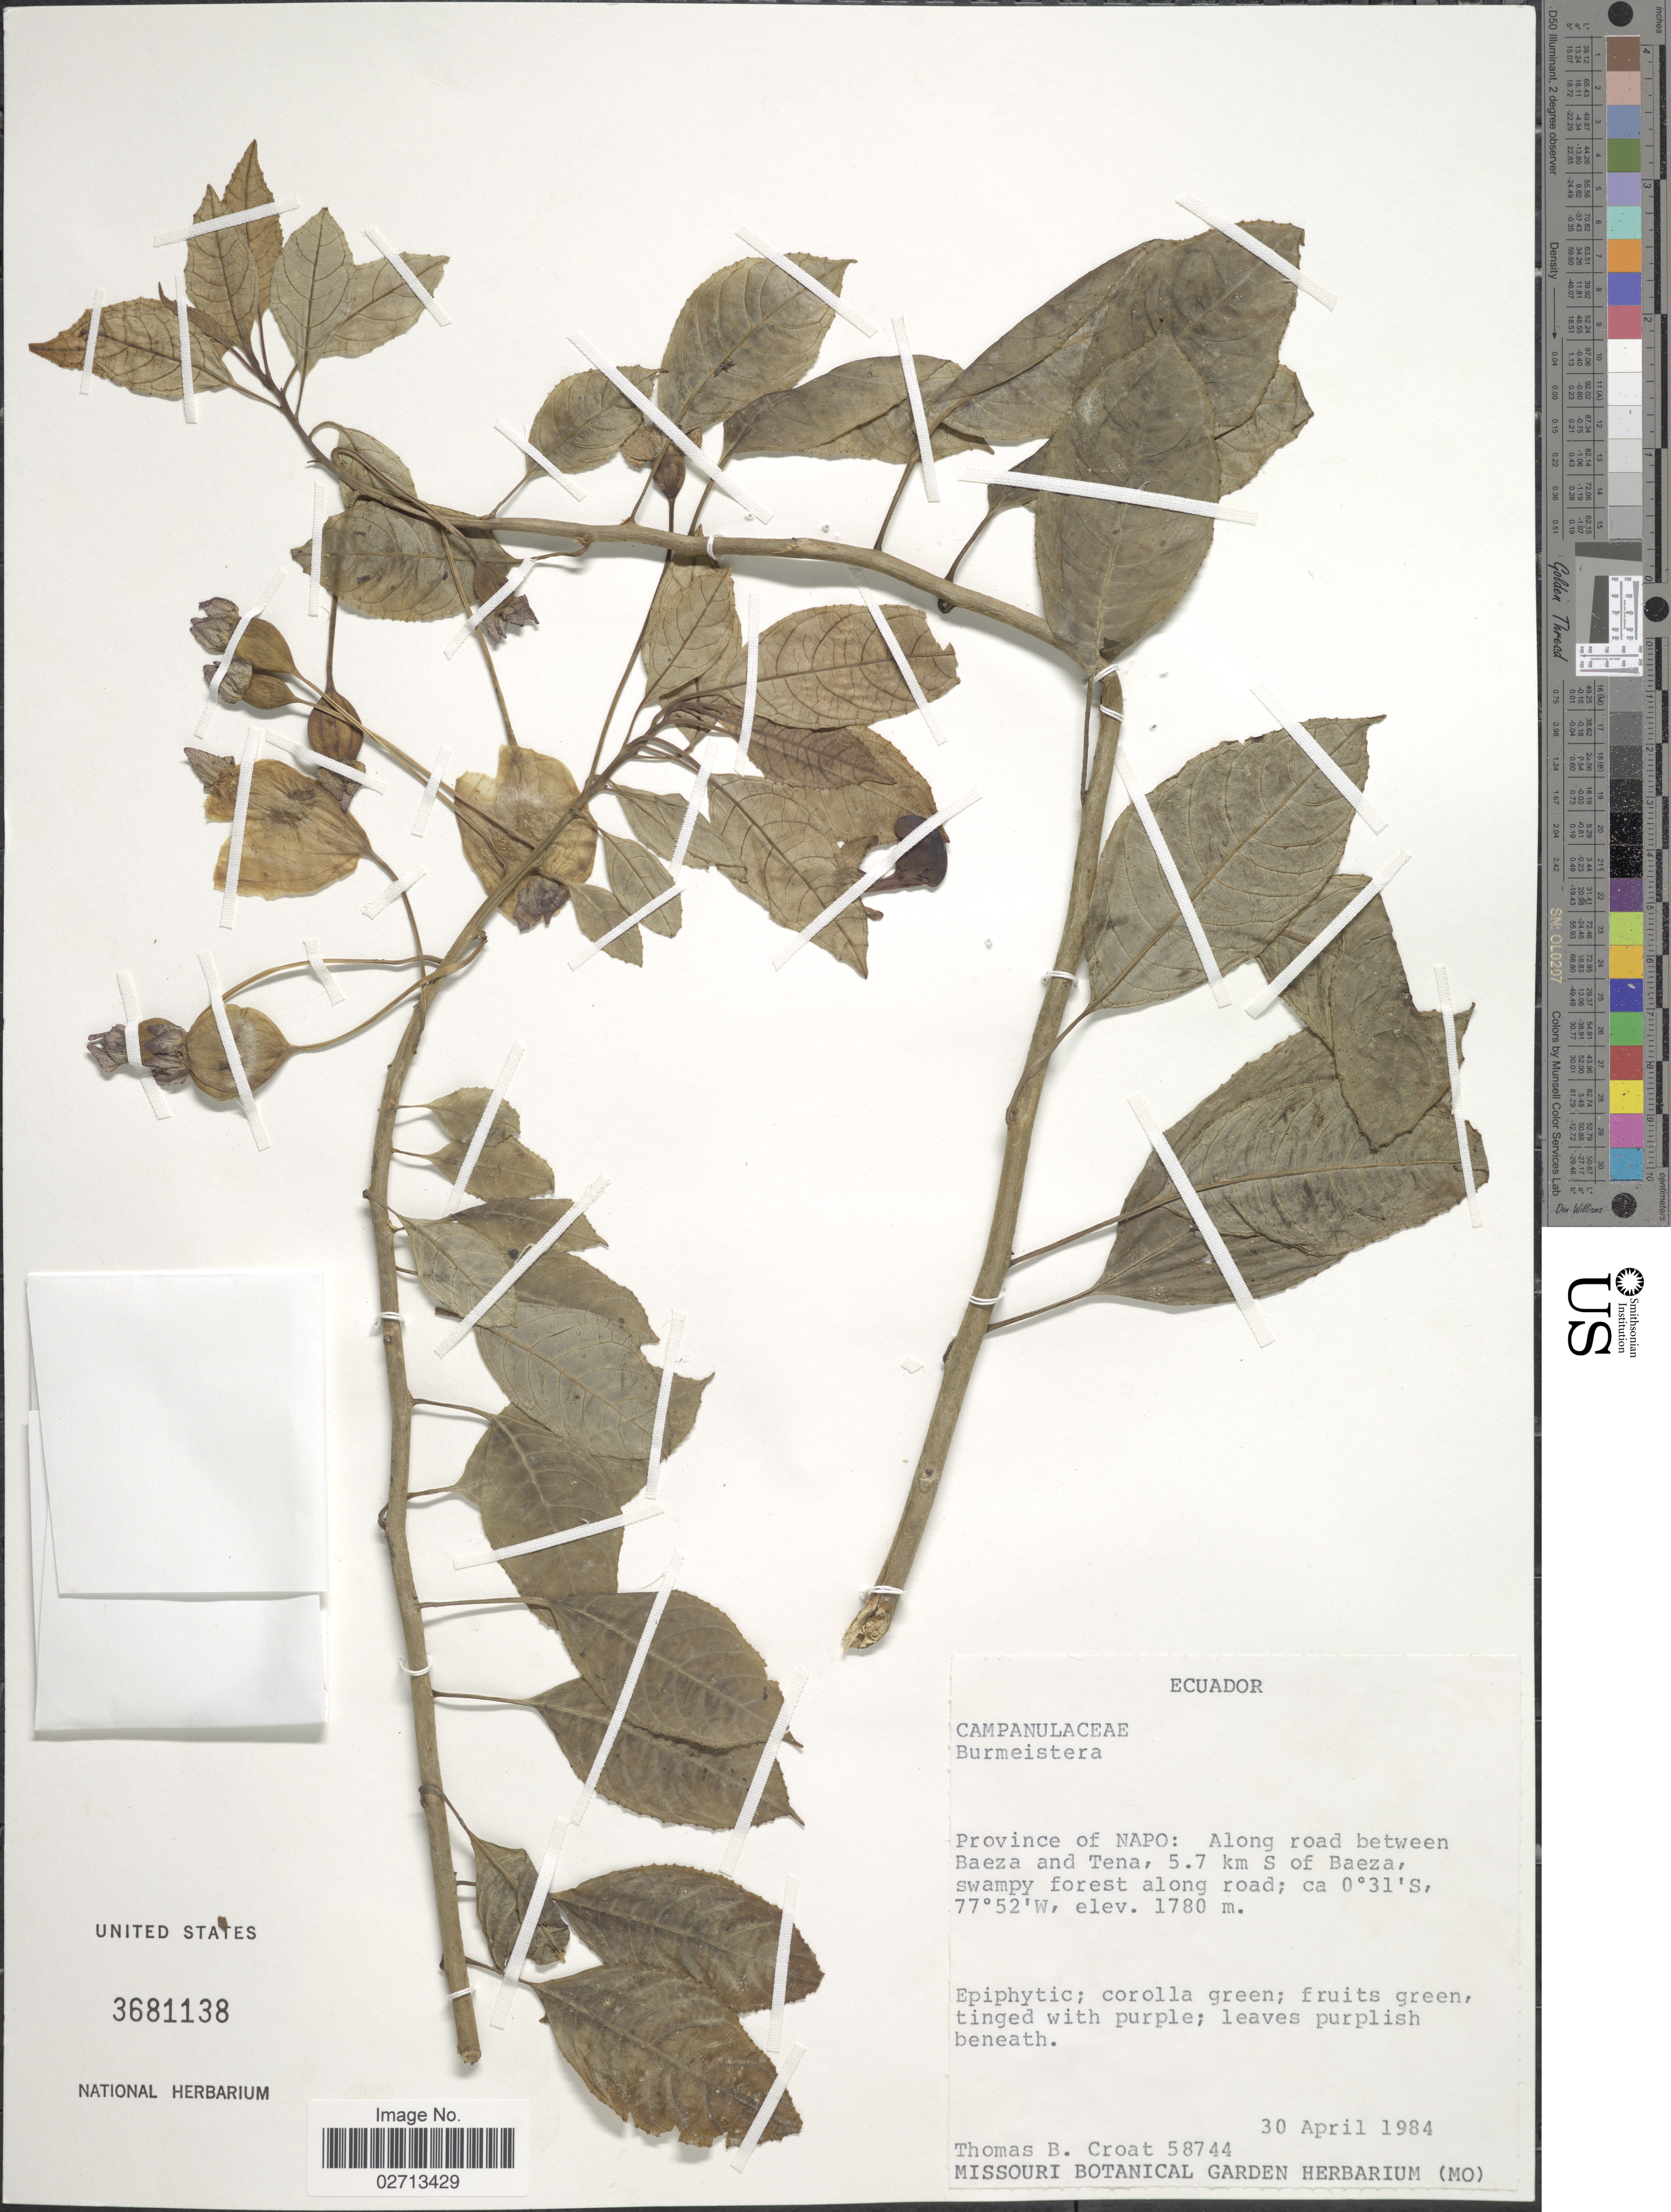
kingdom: Plantae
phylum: Tracheophyta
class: Magnoliopsida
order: Asterales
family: Campanulaceae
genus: Burmeistera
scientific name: Burmeistera sp.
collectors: T. B. Croat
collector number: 58744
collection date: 1984-04-30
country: Ecuador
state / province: Napo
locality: Along road between Baeza and Tena, 5.7 km S of Baeza, swampy forest along road.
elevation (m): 1780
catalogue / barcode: US 3681138